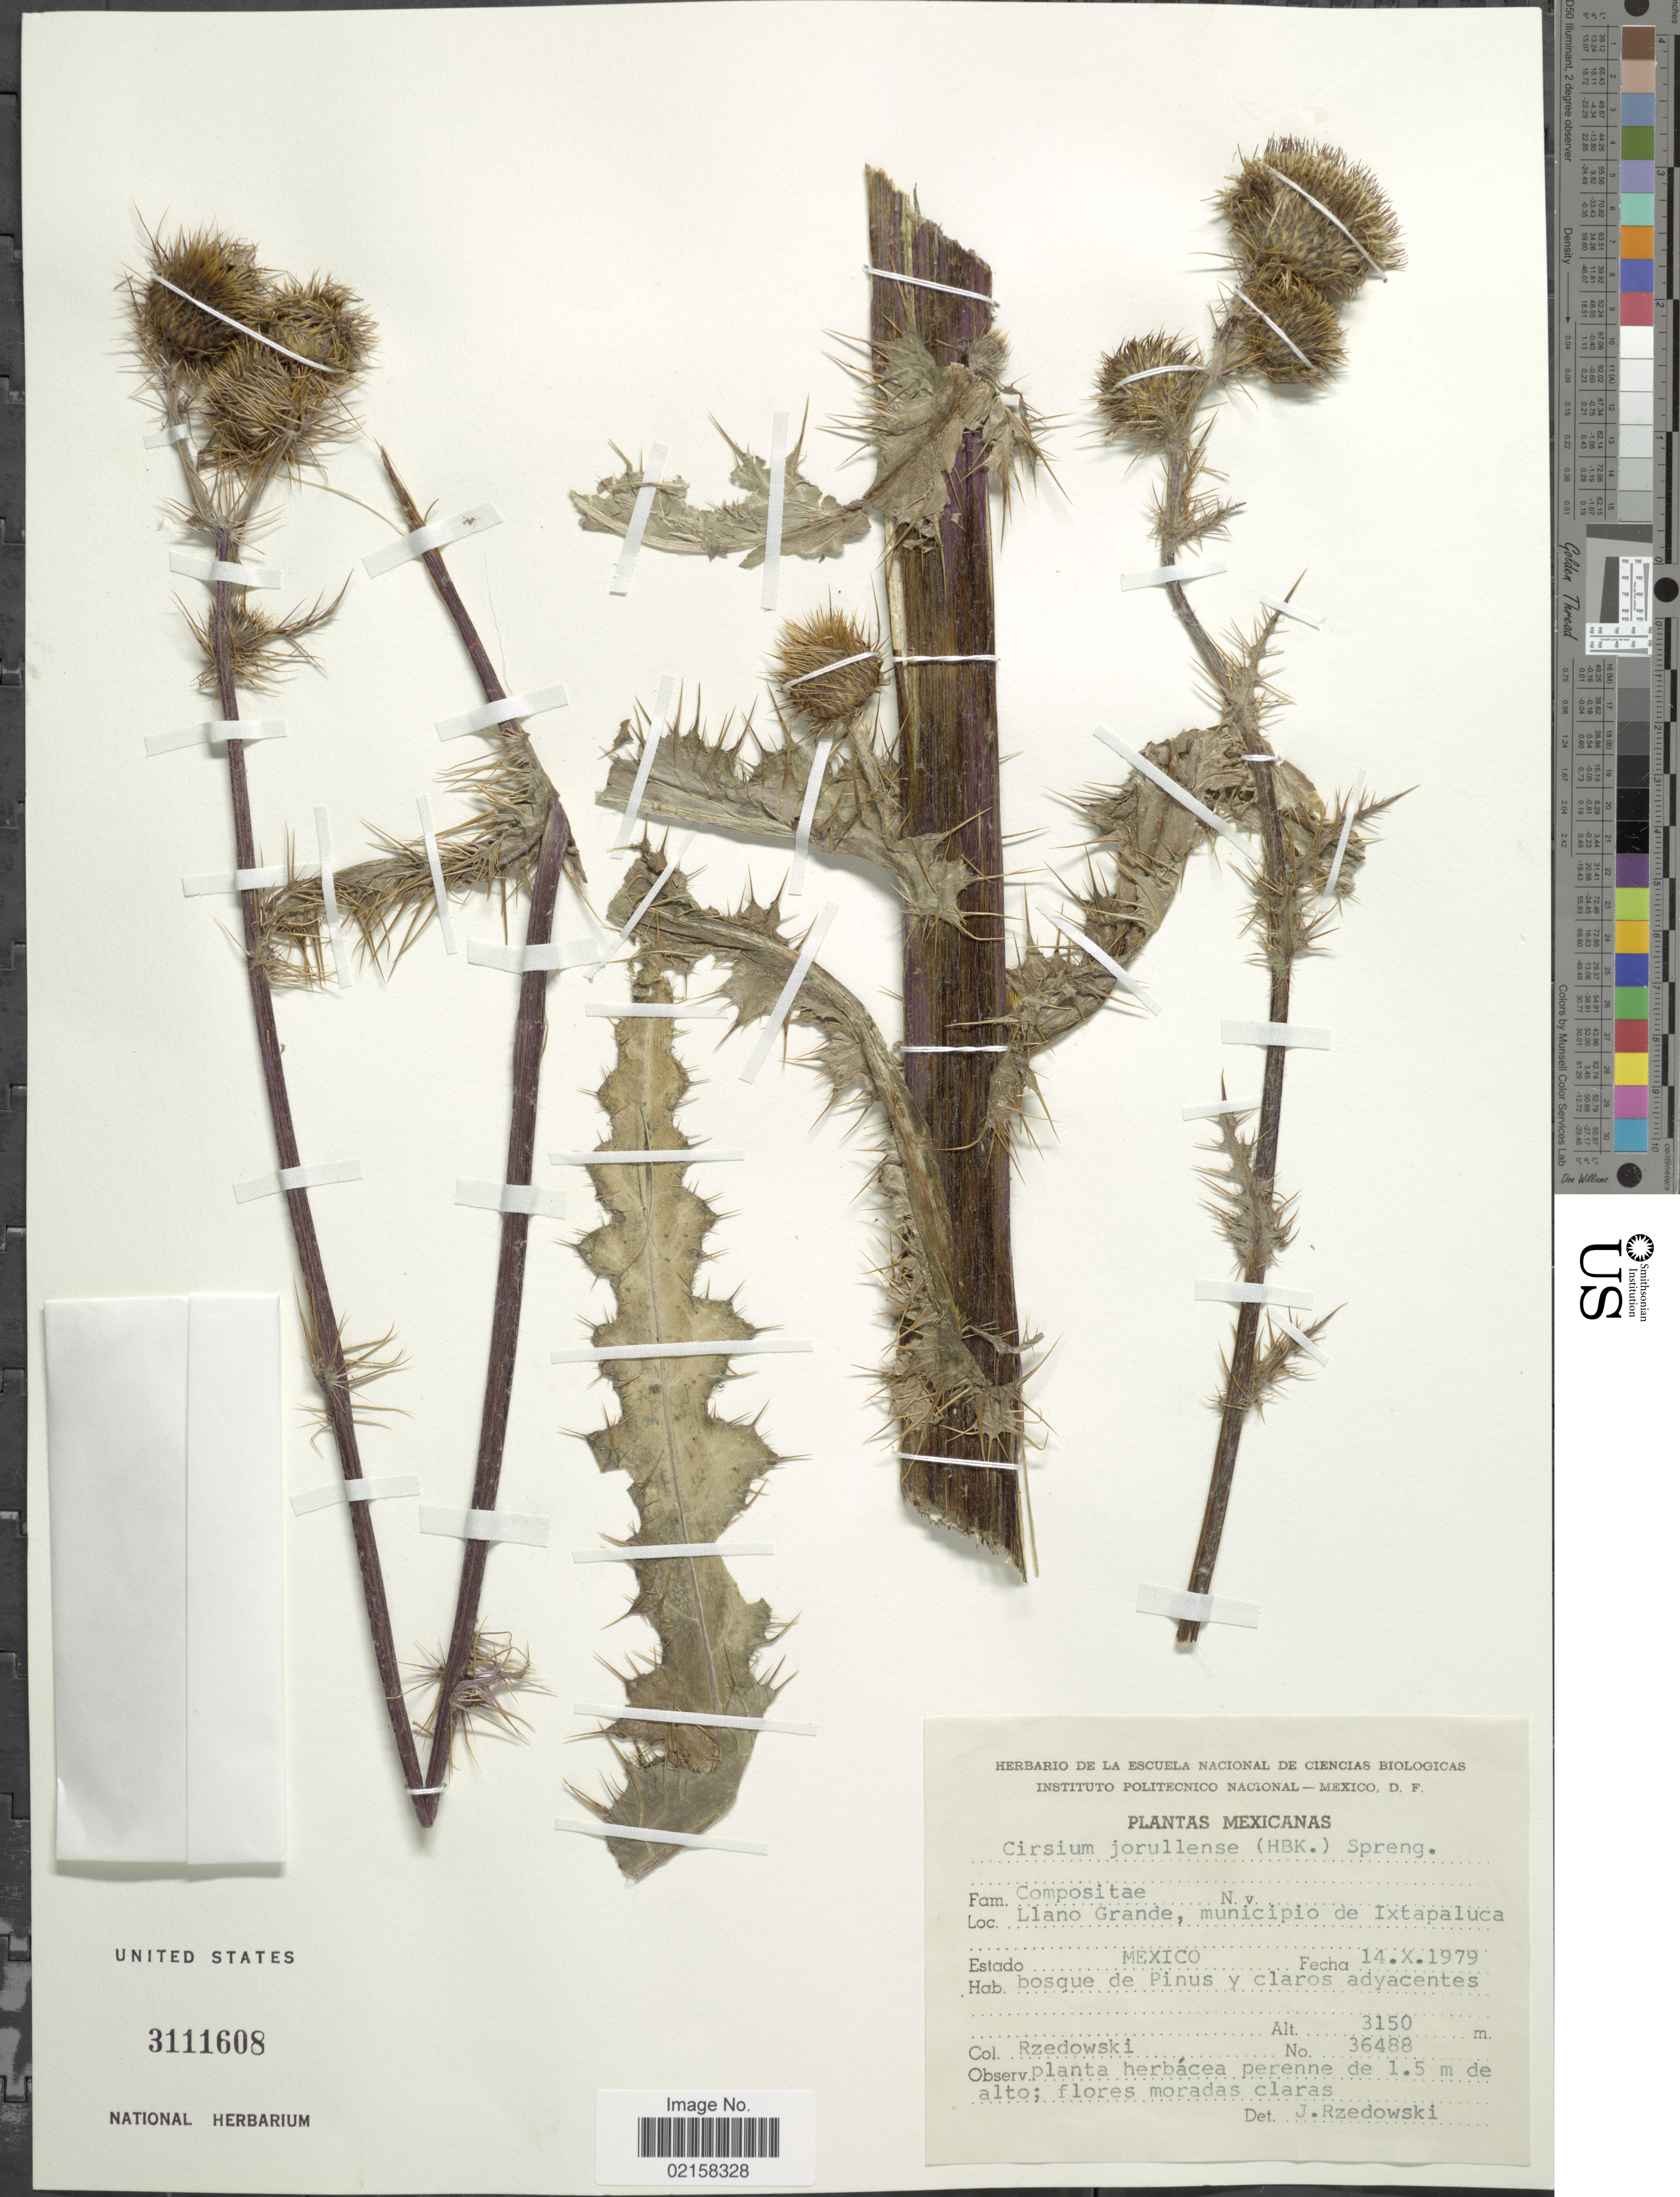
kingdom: Plantae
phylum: Tracheophyta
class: Magnoliopsida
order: Asterales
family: Asteraceae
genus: Cirsium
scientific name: Cirsium jorullense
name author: (Kunth) Spreng.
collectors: Rzedowski, --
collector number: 36488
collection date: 1979-10-14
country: Mexico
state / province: México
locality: Llano Grande, municipio de Ixtapaluca.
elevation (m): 3150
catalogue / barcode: US 3111608